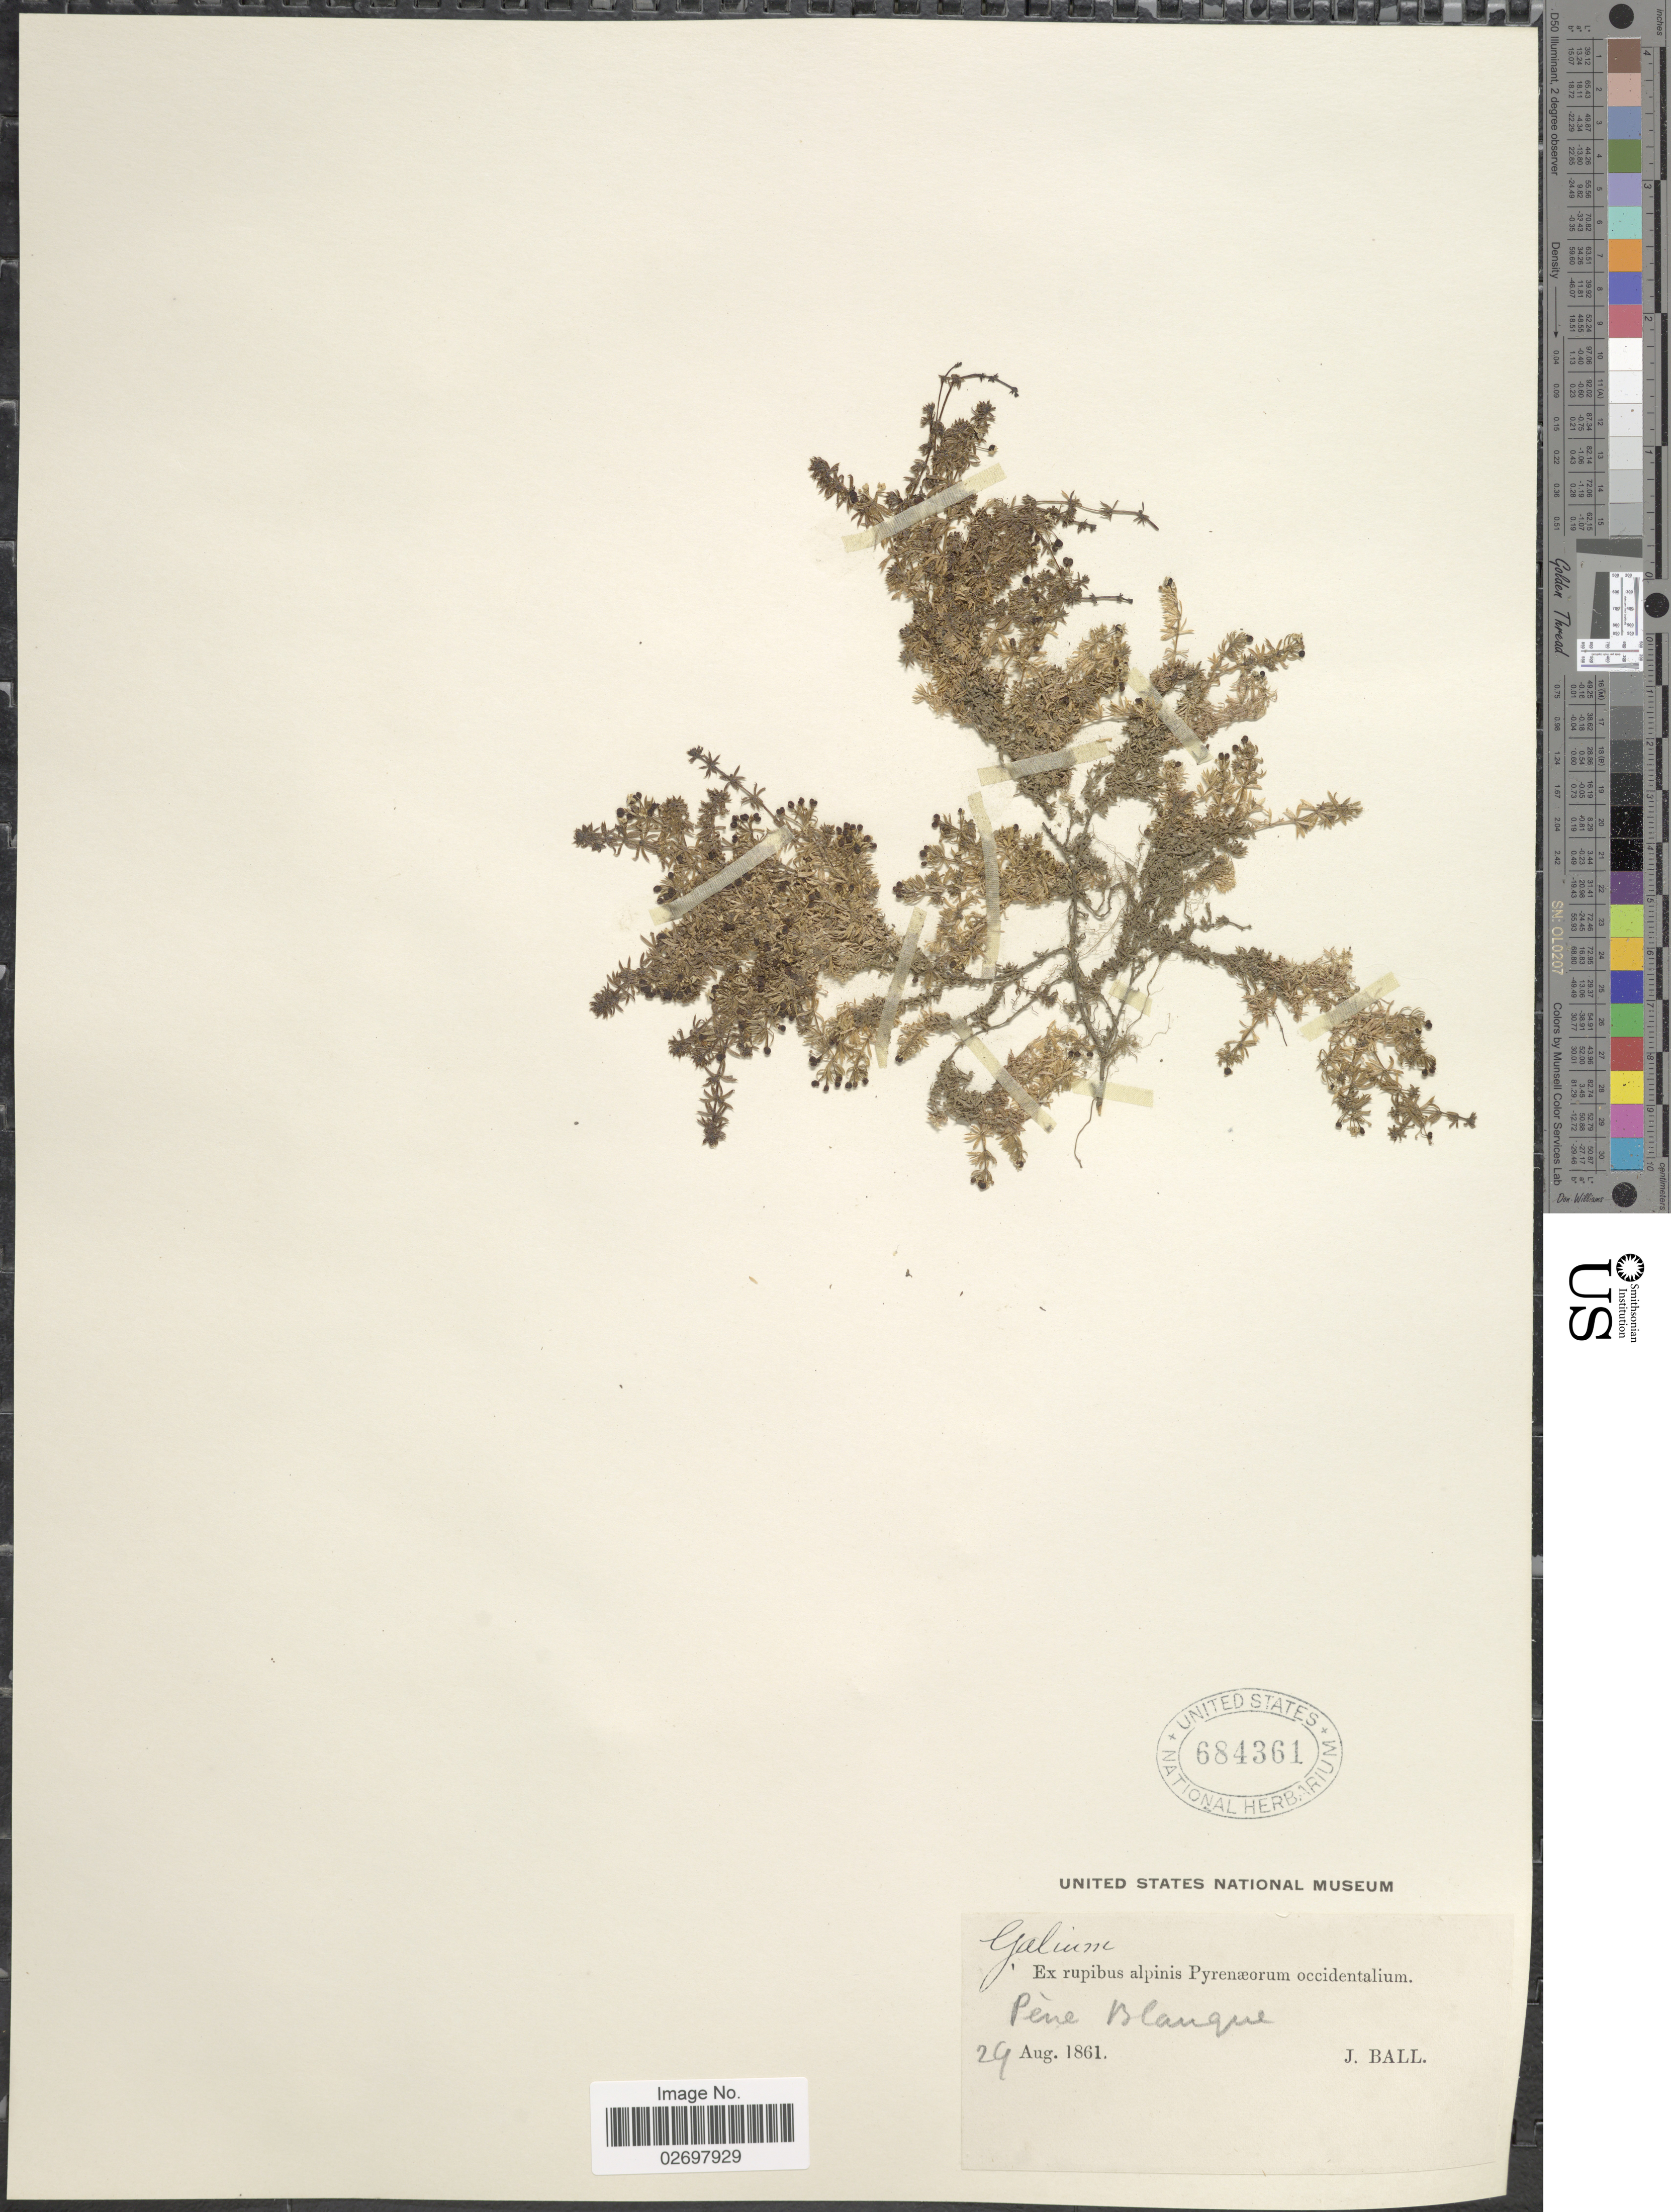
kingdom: Plantae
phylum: Tracheophyta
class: Magnoliopsida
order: Gentianales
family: Rubiaceae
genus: Galium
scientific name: Galium sp.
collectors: J. Ball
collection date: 1861-08-29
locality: Ex rupibus alpinis Pyrenaeorum occidentalium, Pene Blanque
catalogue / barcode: US 684361